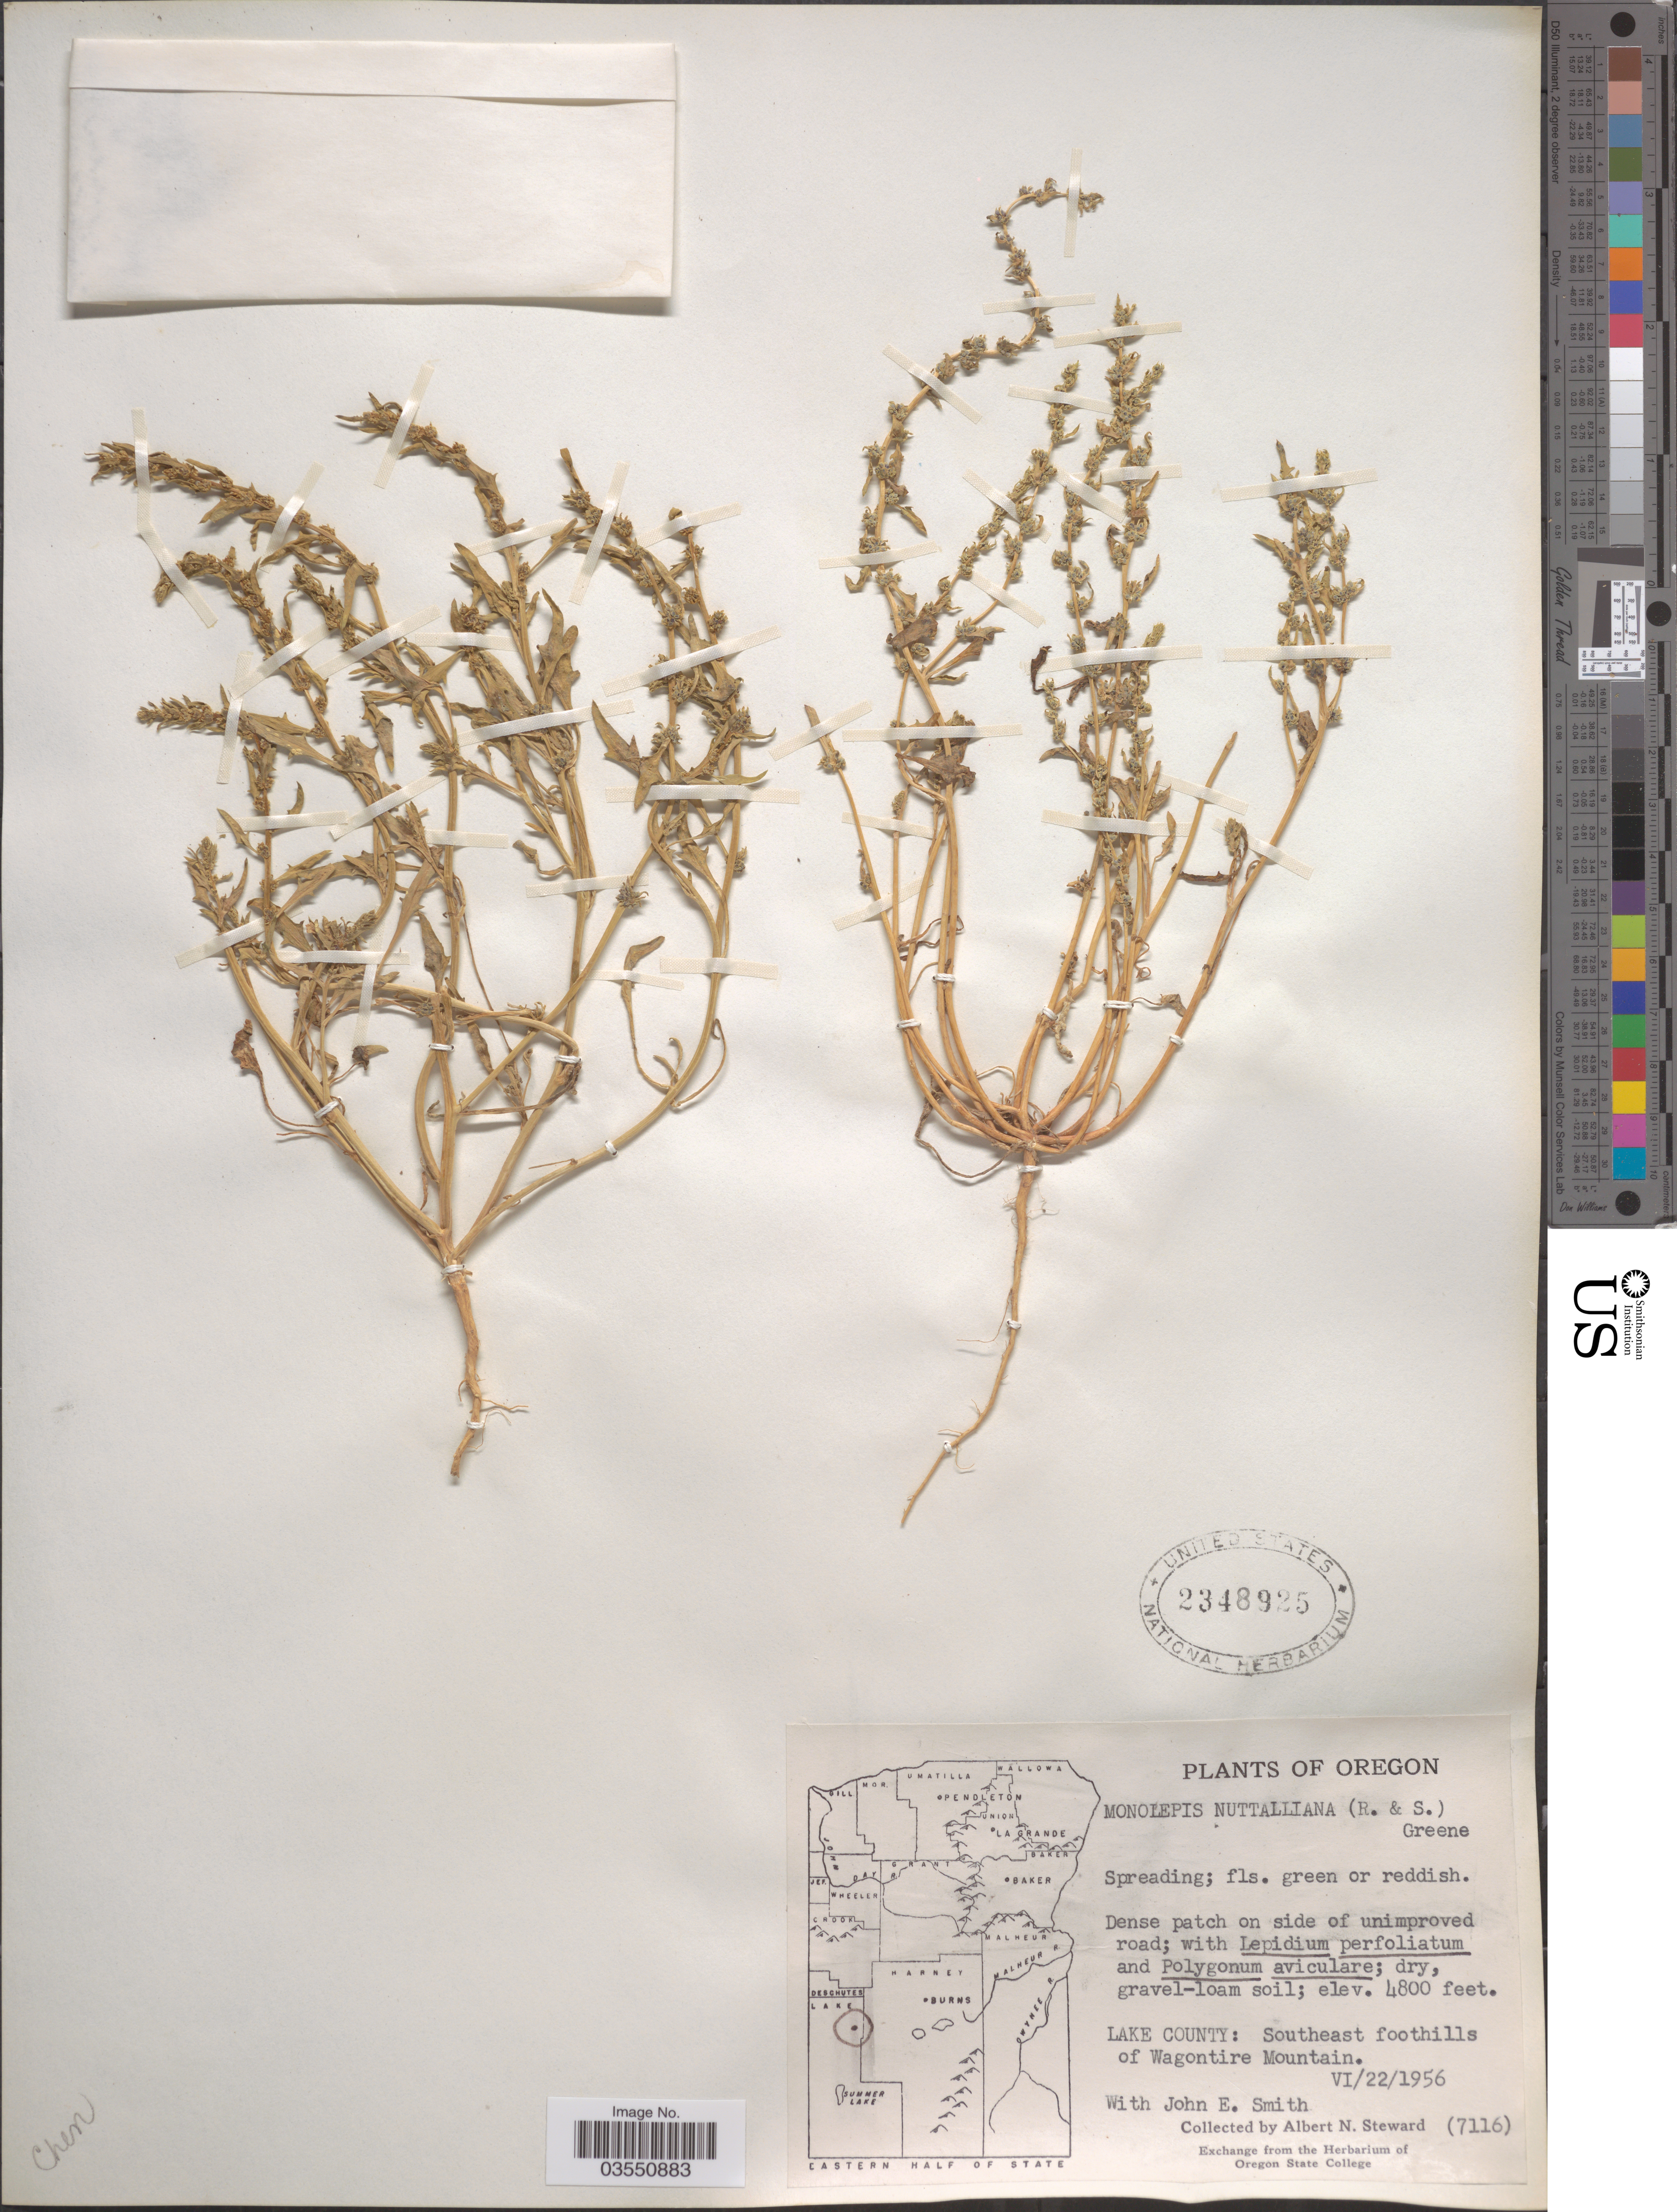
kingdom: Plantae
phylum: Tracheophyta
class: Magnoliopsida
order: Caryophyllales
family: Amaranthaceae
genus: Blitum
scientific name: Blitum nuttallianum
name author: Schult.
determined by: U.S. National Herbarium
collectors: A. N. Steward & J. Smith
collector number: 7116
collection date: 1956-06-22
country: United States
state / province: Oregon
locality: Lake County: Southeast of foothills of Wagontire Mountain.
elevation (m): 1463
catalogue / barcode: US 2348925